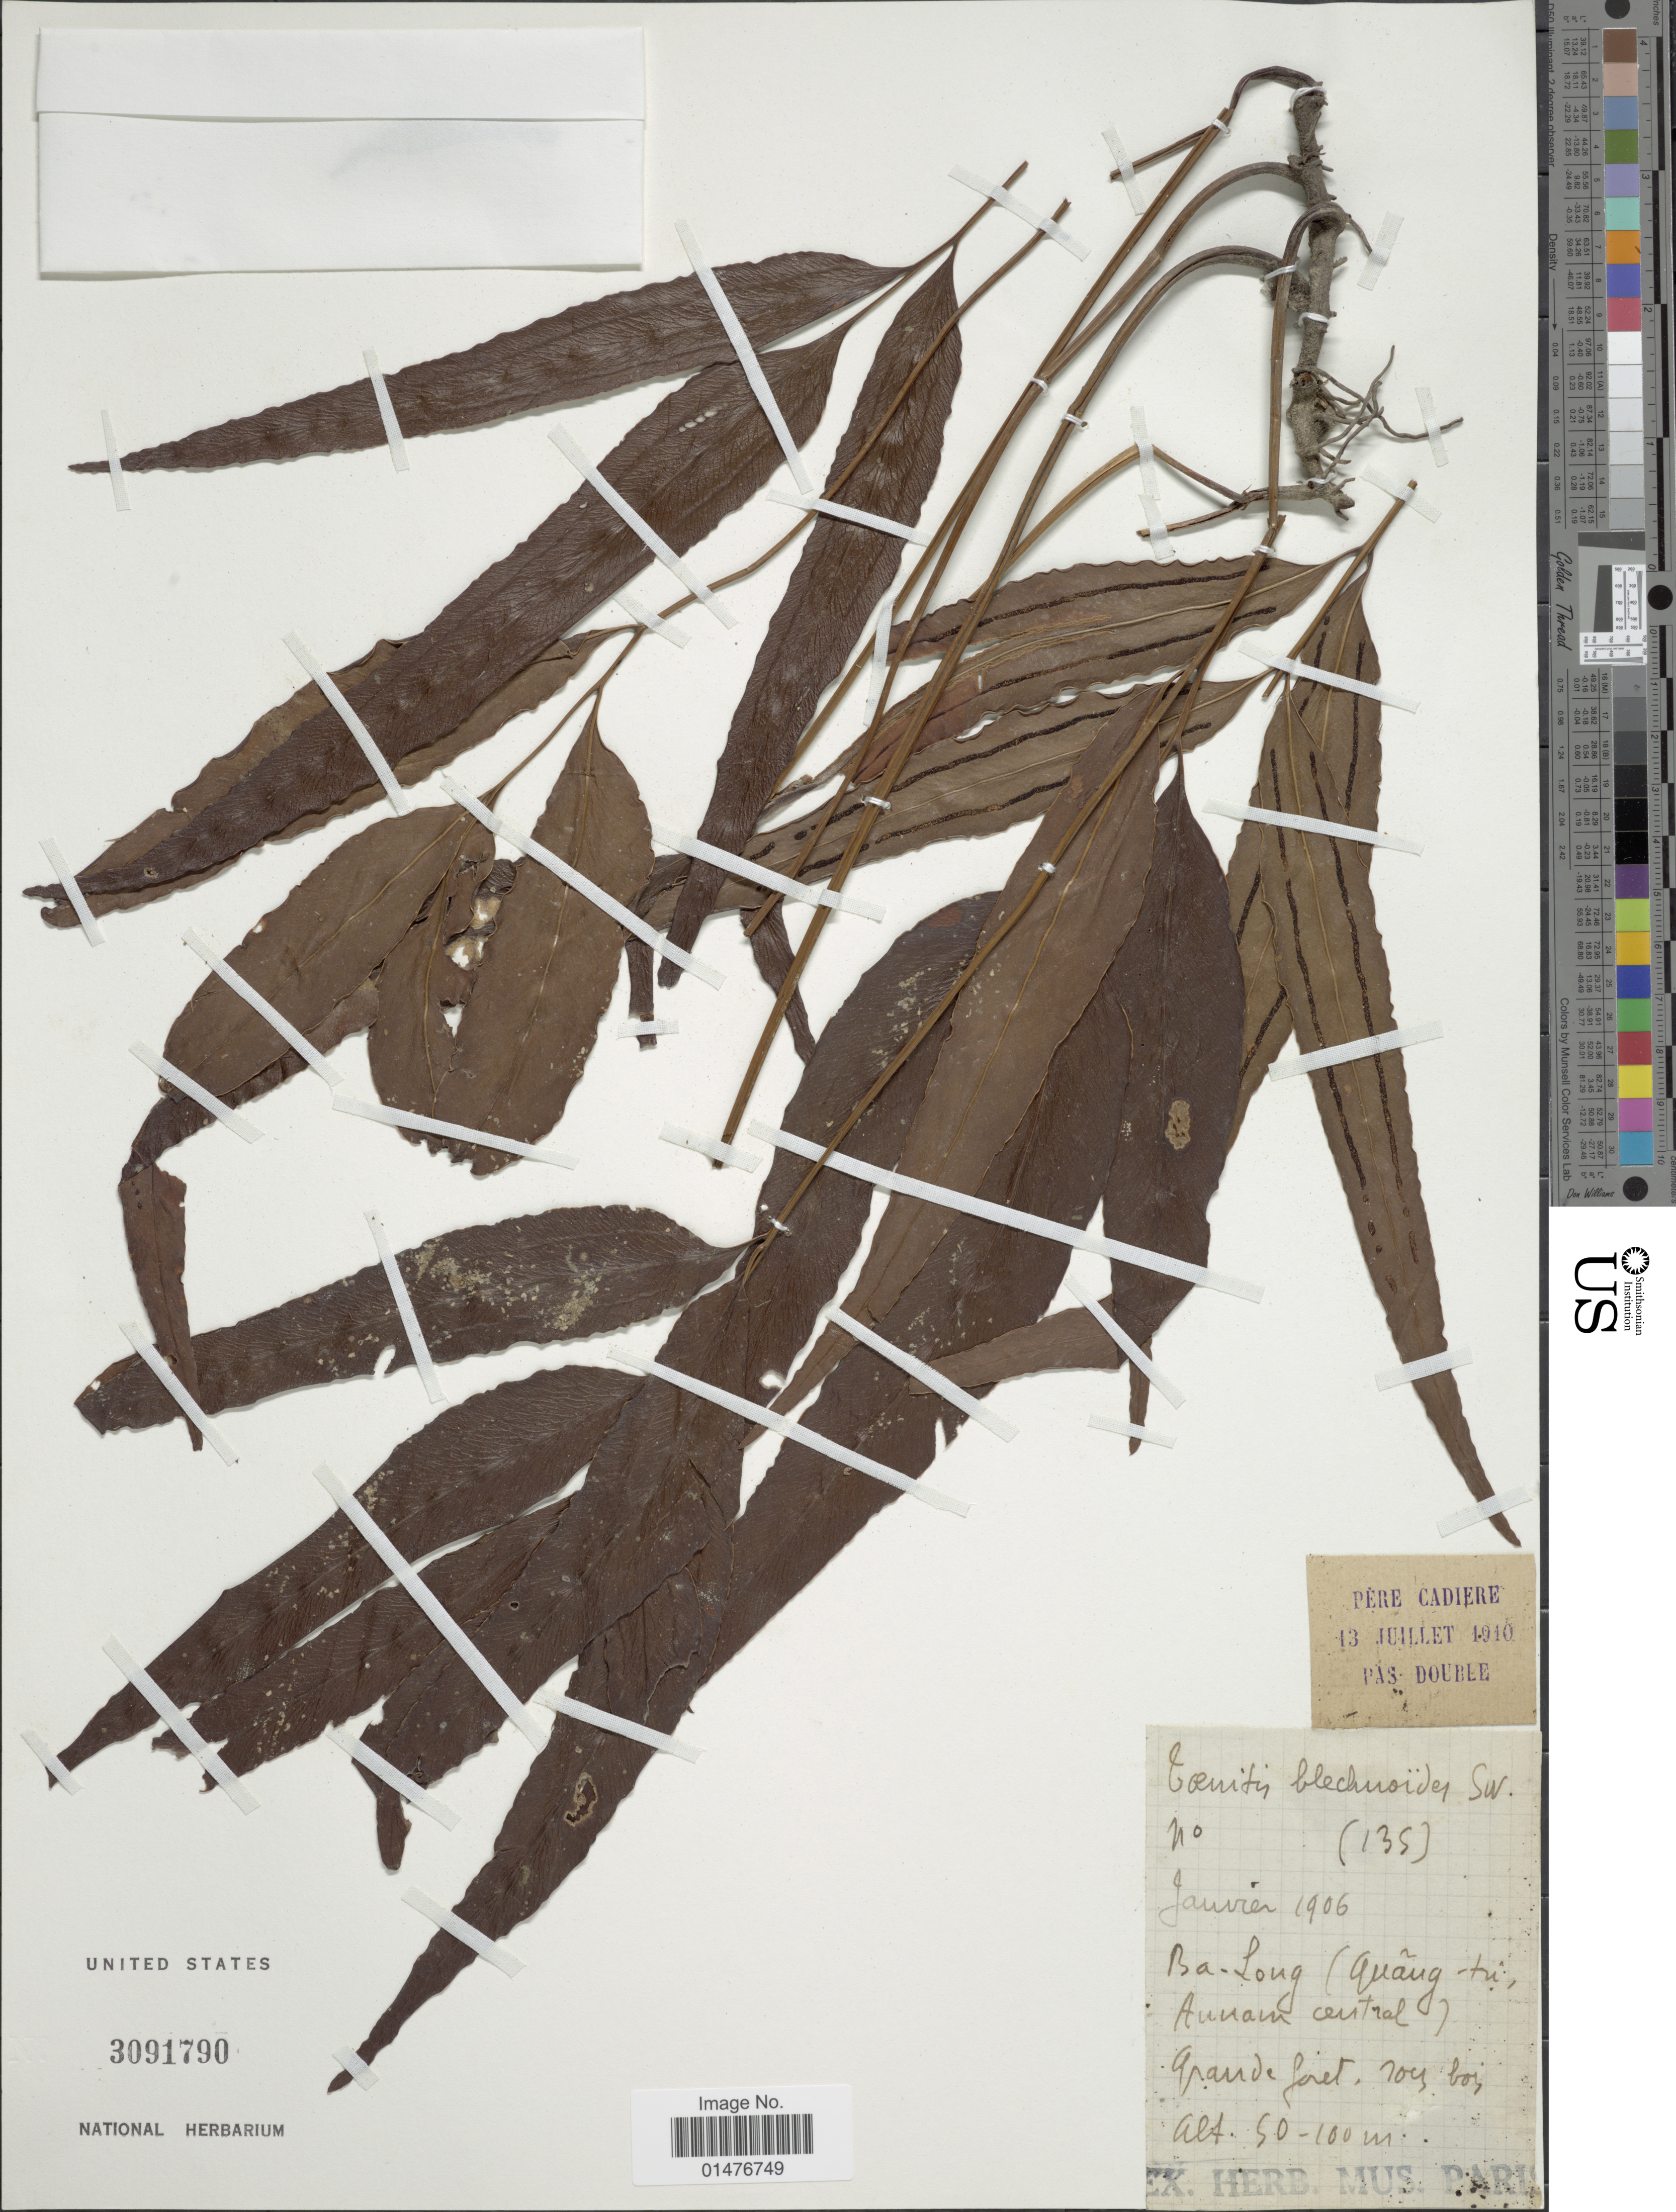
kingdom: Plantae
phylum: Tracheophyta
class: Polypodiopsida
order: Polypodiales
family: Pteridaceae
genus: Taenitis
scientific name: Taenitis blechnoides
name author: (Willd.) Sw.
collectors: ex herb. Mus. Paris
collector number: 135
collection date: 1906-01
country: Vietnam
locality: Ba-long ( Quang tu, Aunam central) Grande forest, roy loi [interpreted]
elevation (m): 50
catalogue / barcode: US 3091790